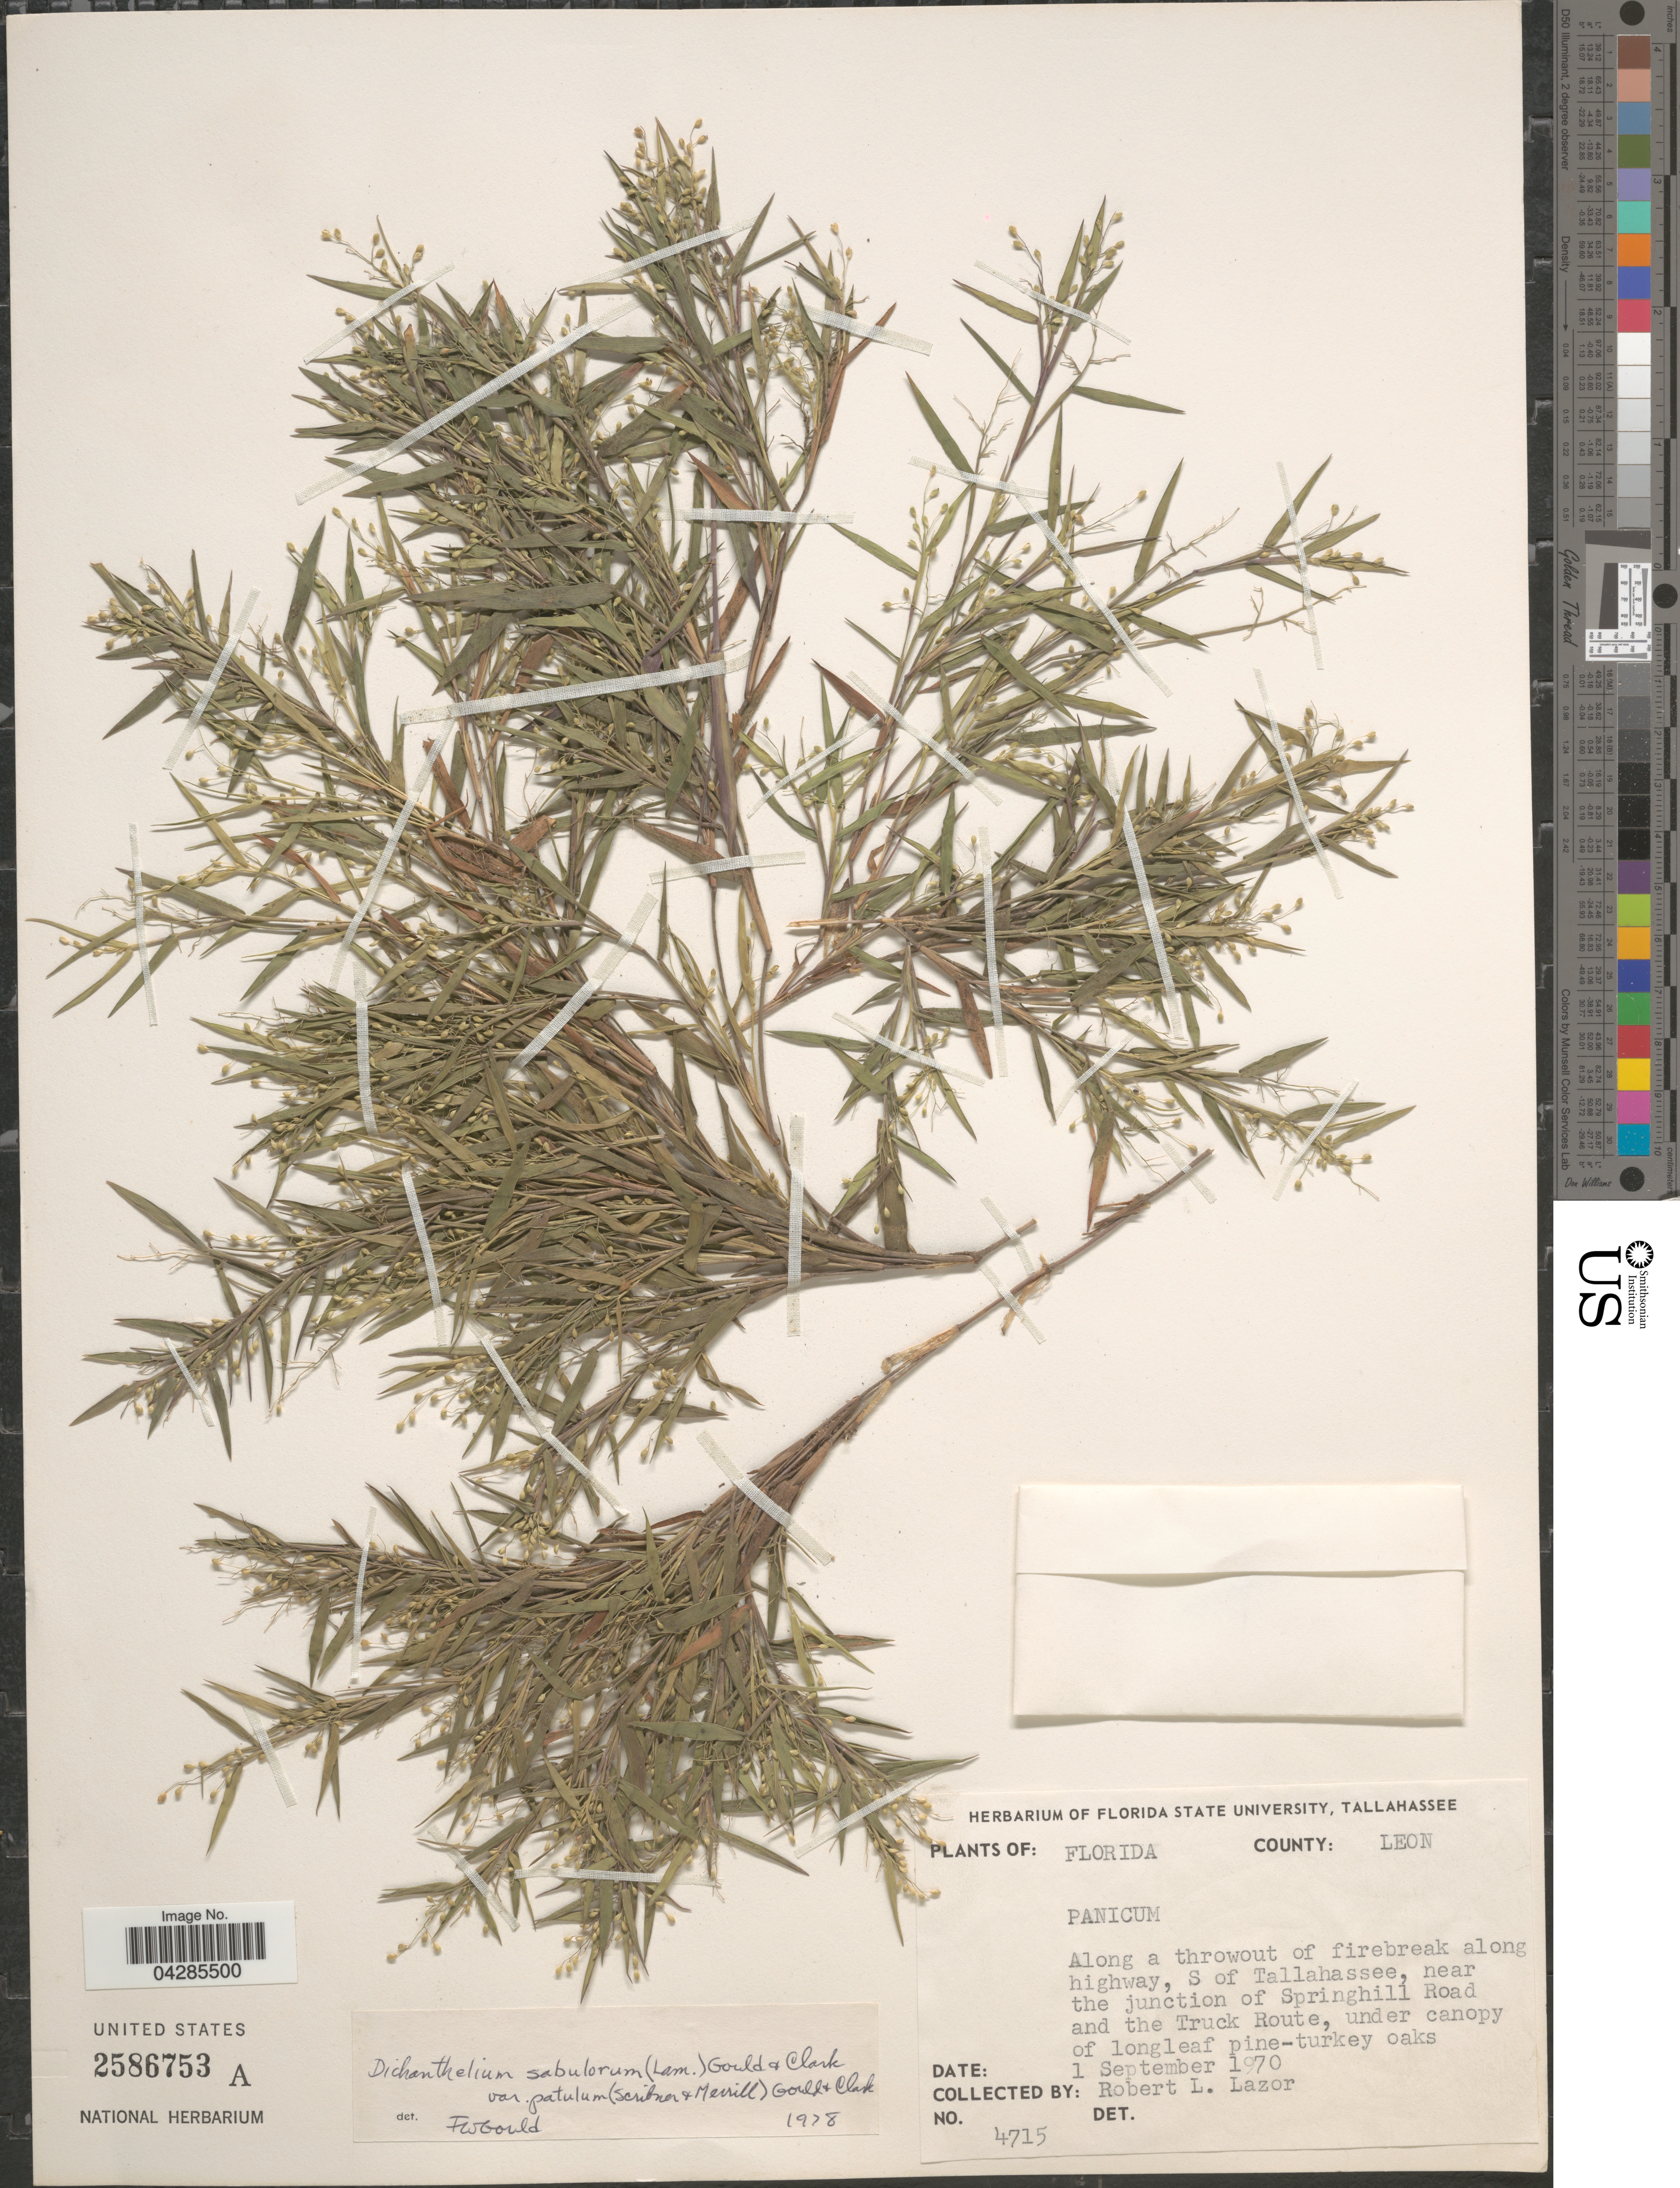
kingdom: Plantae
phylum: Tracheophyta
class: Liliopsida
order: Poales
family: Poaceae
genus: Dichanthelium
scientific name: Dichanthelium portoricense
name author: (Desv. ex Ham.) B.F. Hansen & Wunderlin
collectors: R. L. Lazor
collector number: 4715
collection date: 1970-09-01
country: United States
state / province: Florida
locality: County: Leon. Along a throwout of firebreak along highway, S of Tallahassee, near the junction of Springhall Road and the Truck Route.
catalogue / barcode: US 2586753A